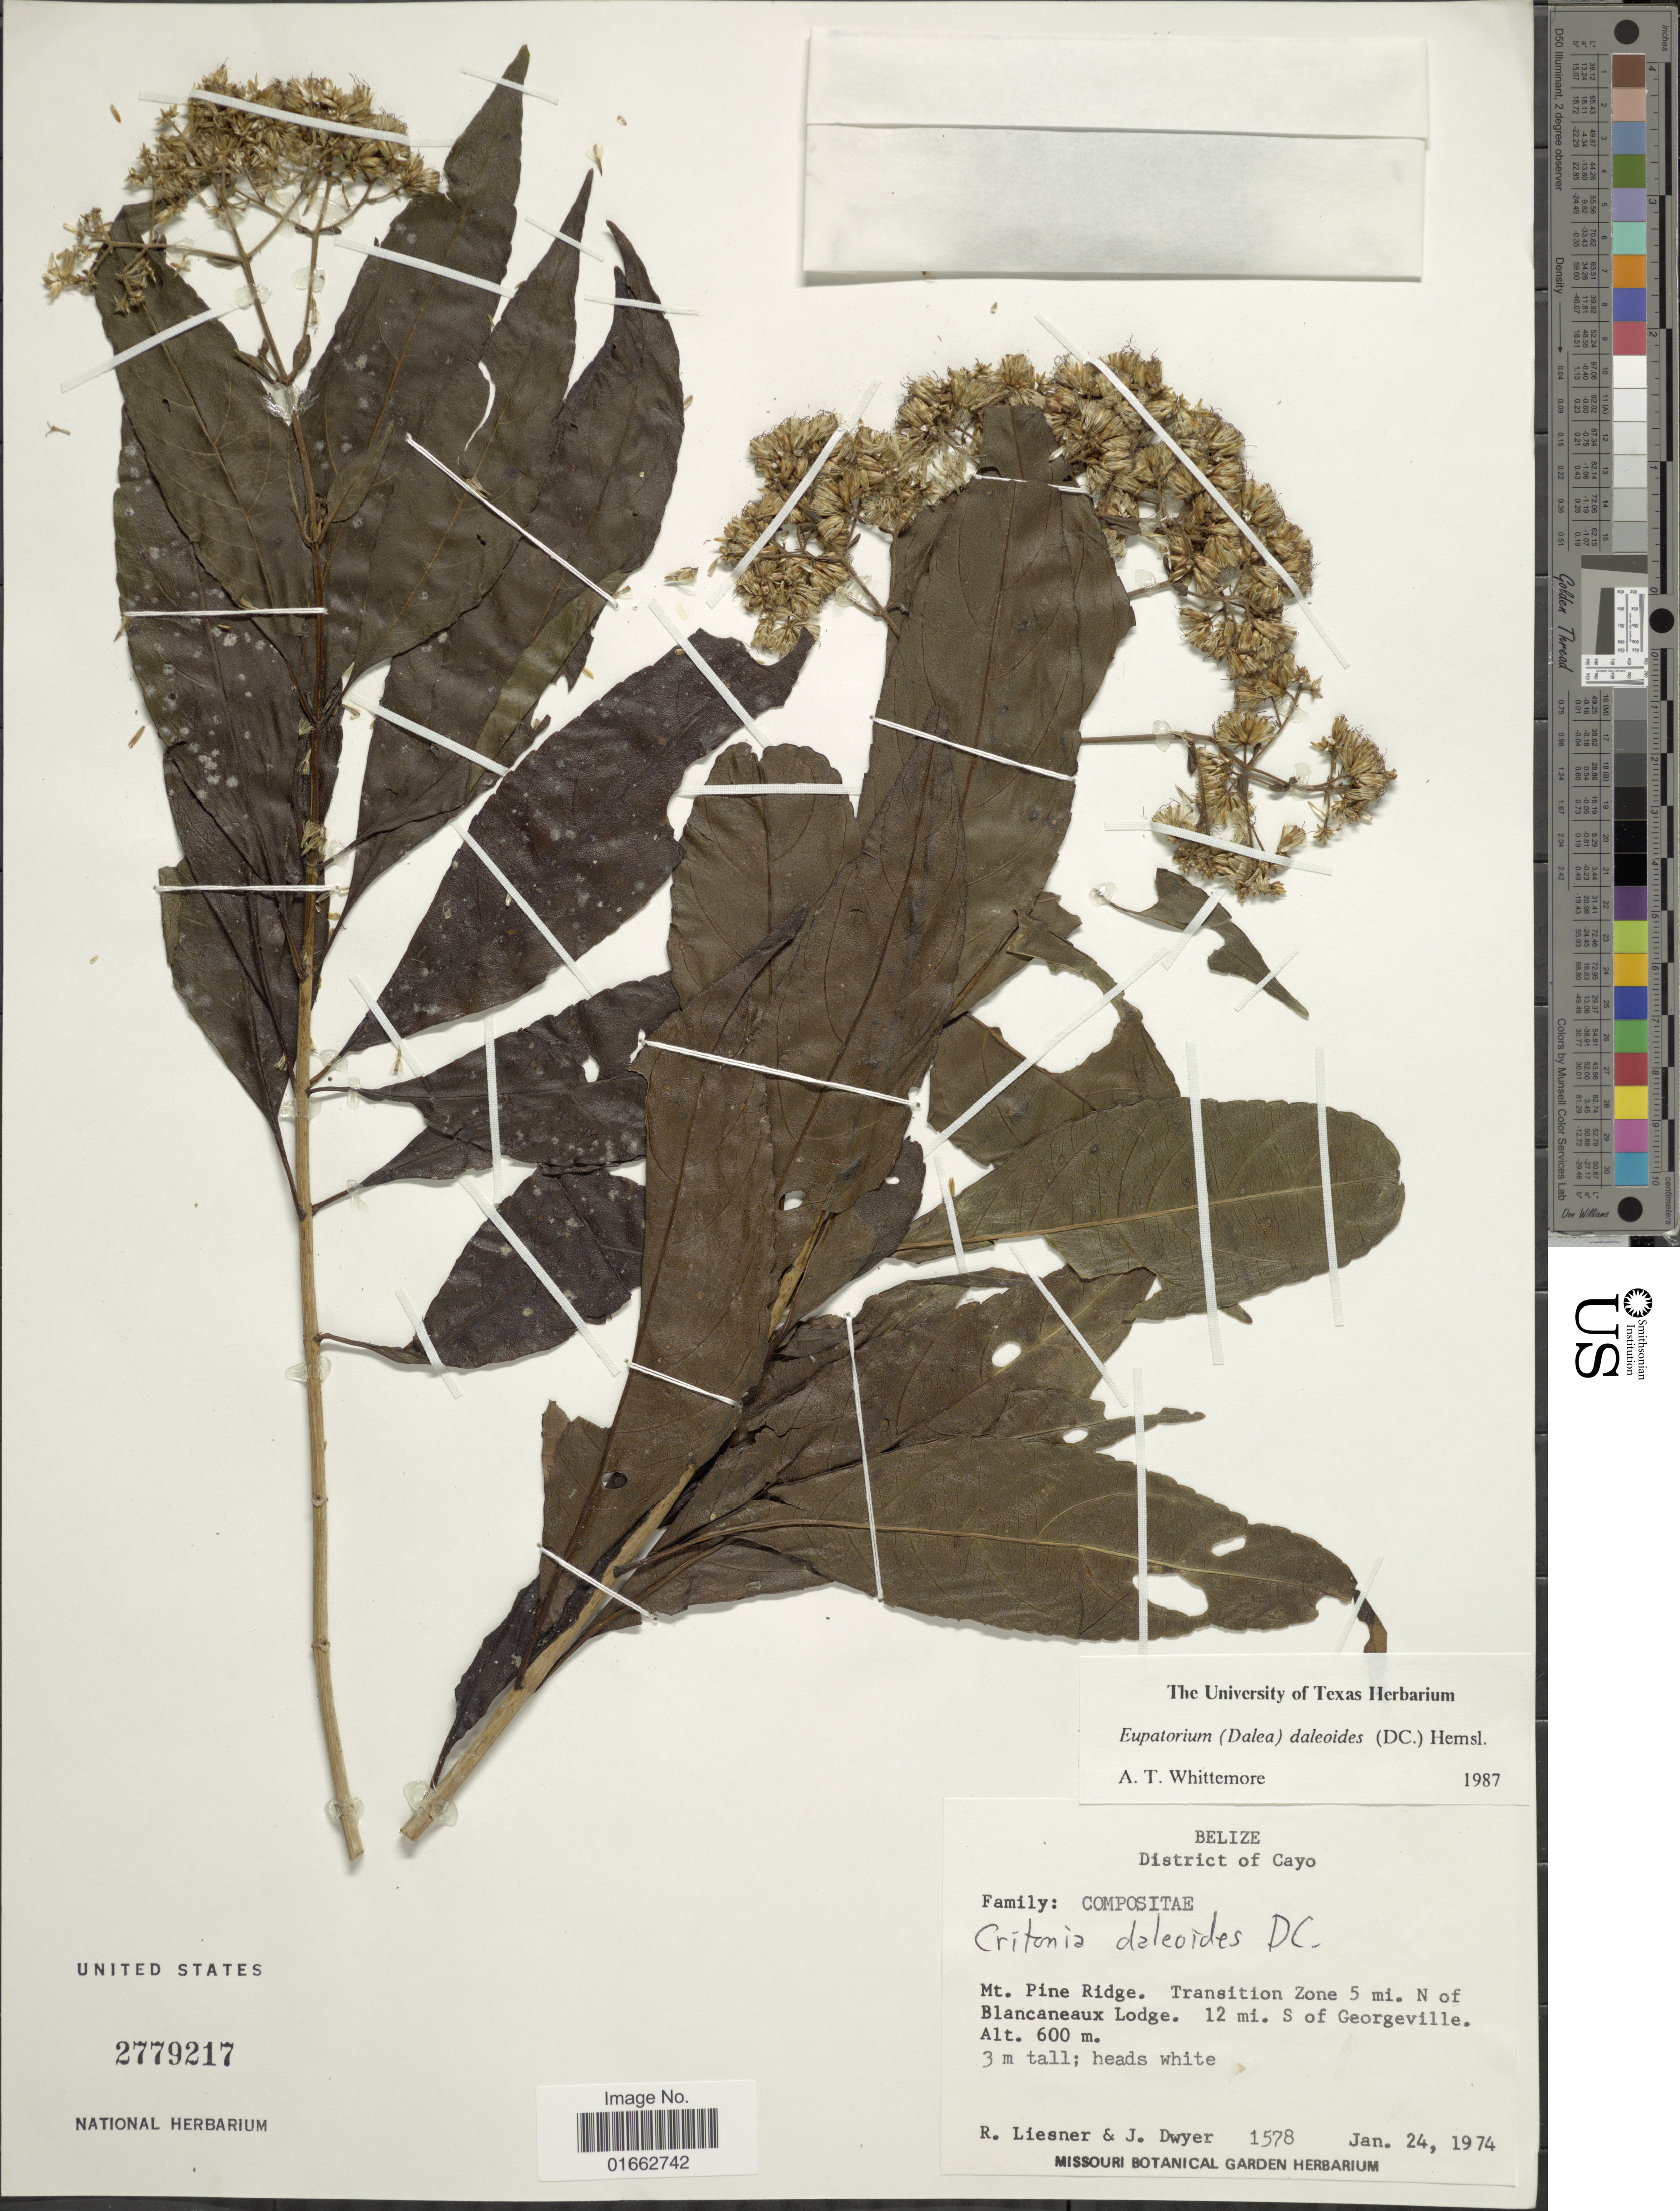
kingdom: Plantae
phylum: Tracheophyta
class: Magnoliopsida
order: Asterales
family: Asteraceae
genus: Critonia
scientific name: Critonia daleoides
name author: DC.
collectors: R. L. Liesner & J. Dwyer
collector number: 1578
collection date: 1974-01-24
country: Belize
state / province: Cayo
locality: Mt. Pine Ridge. Transition Zone 5 mi. N of Blancaneaux Lodge, 12 mi. S of Georgeville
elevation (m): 600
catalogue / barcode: US 2779217